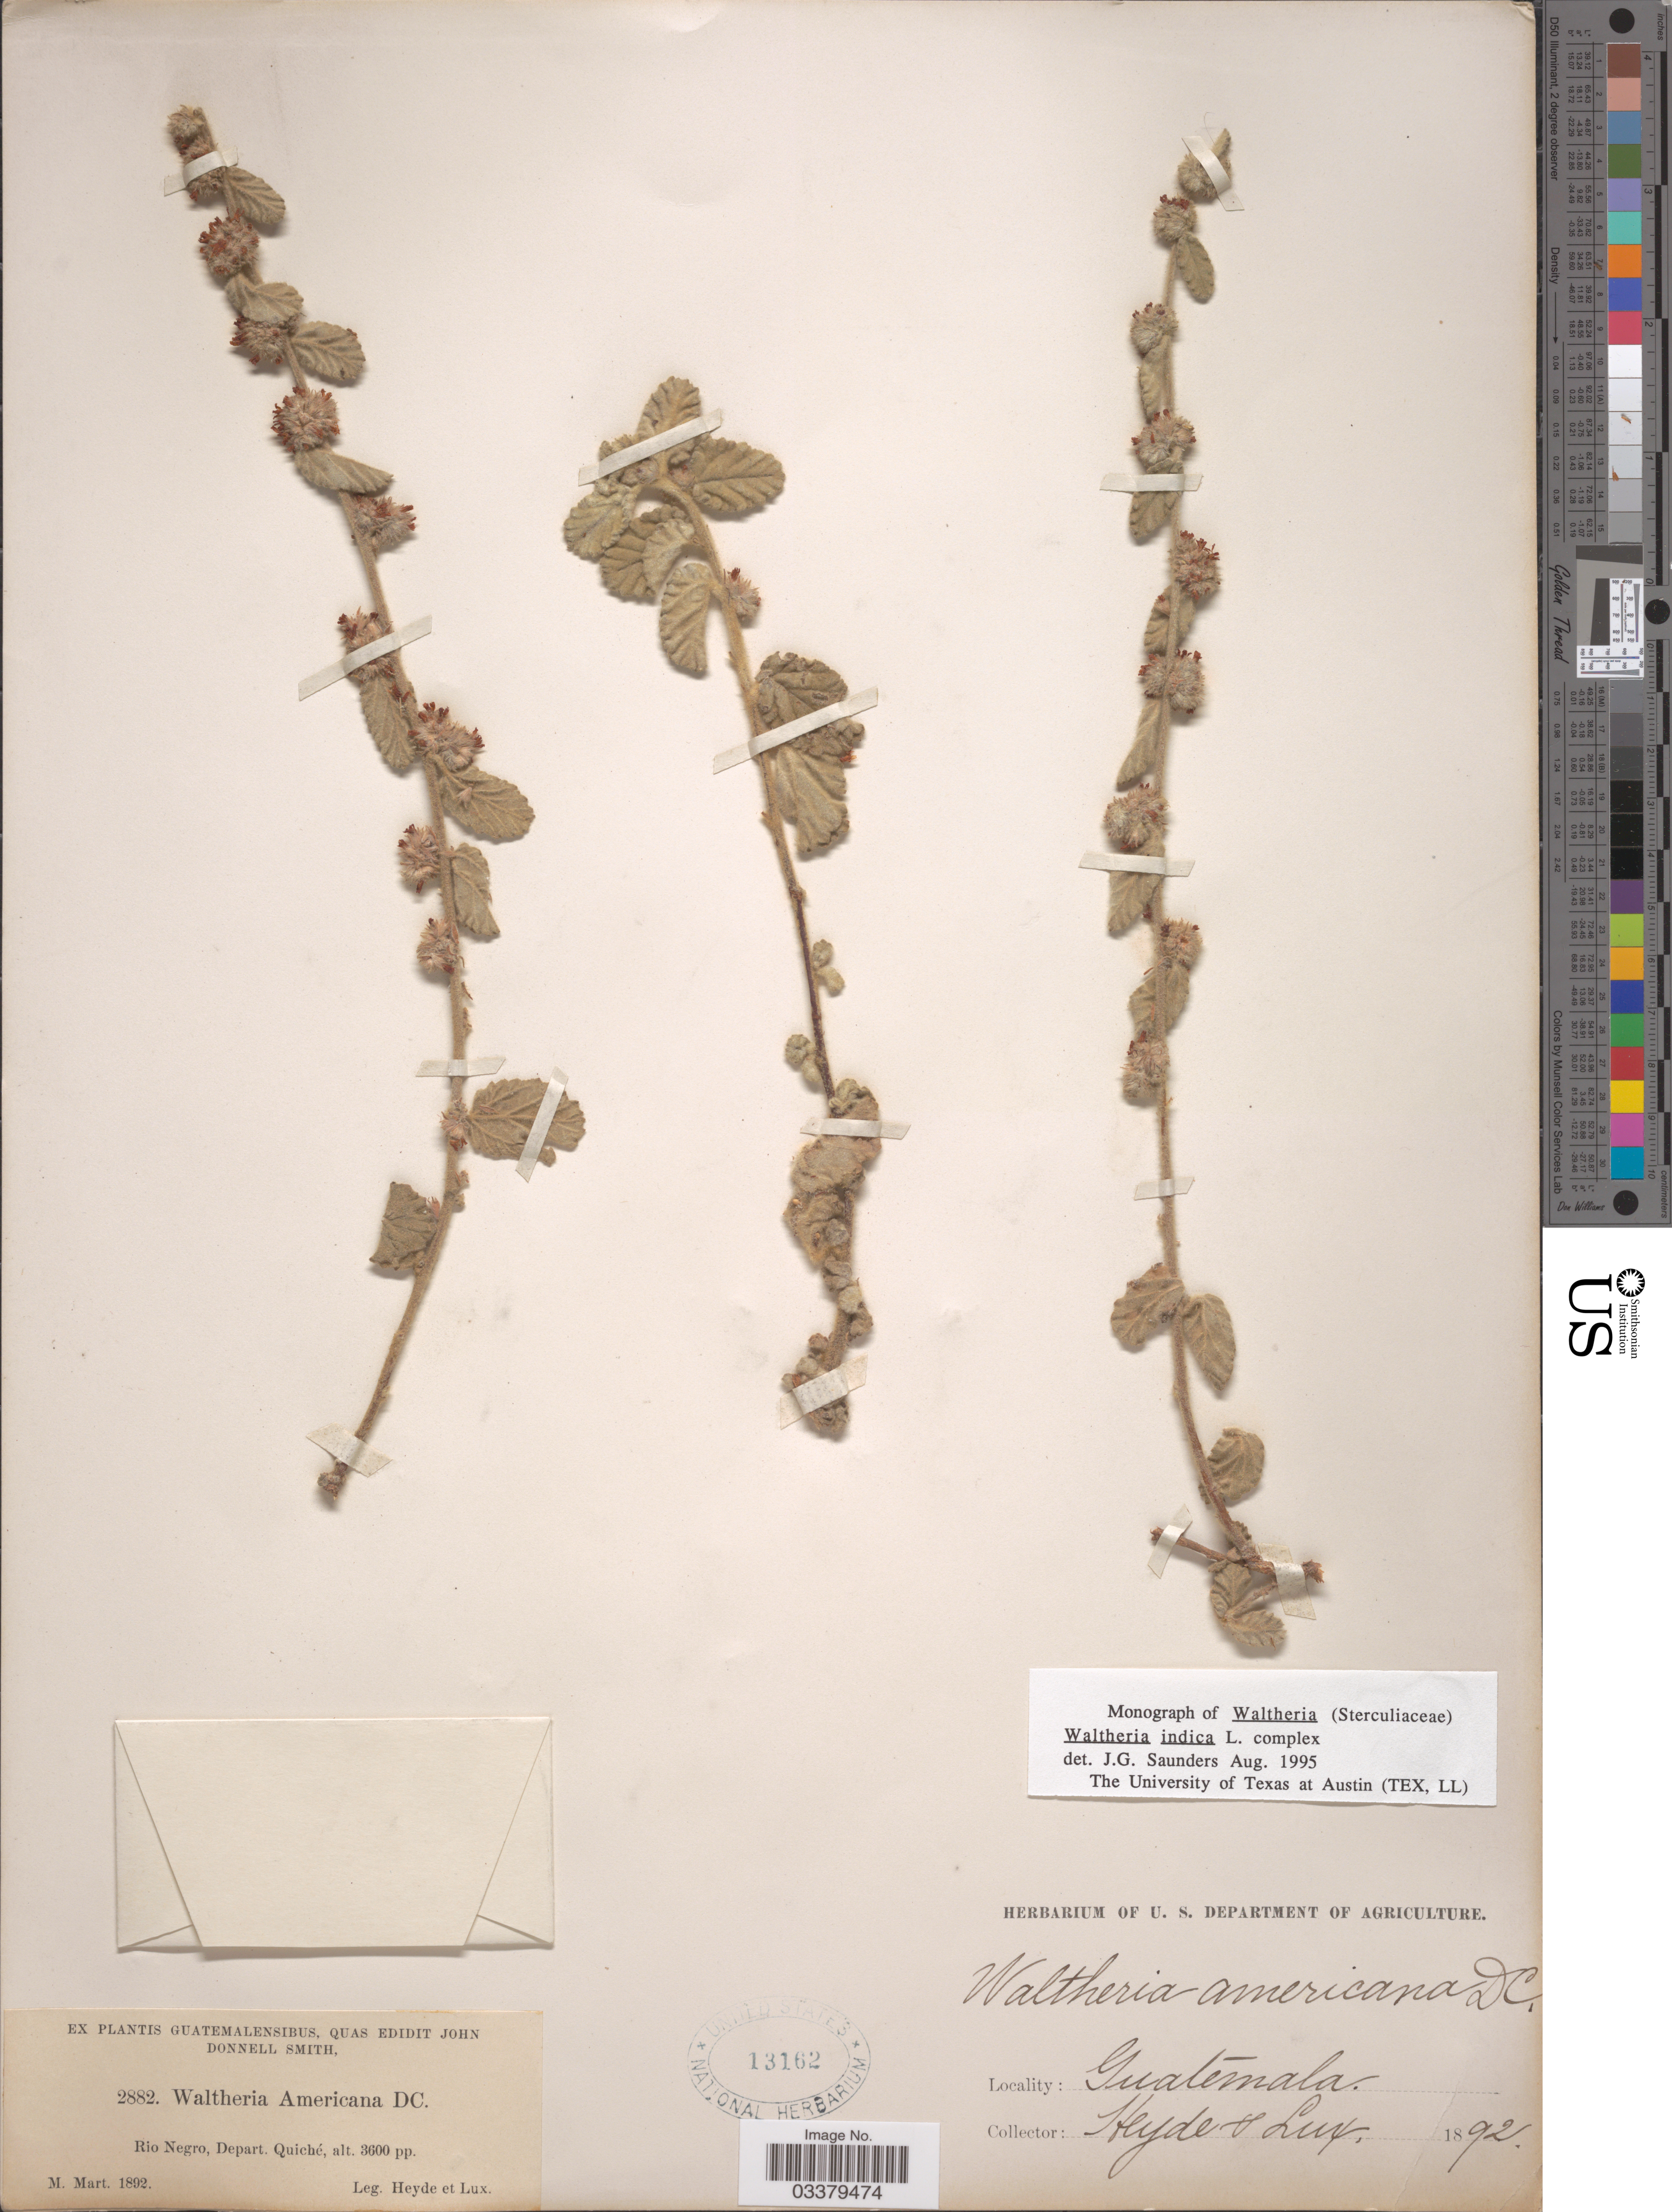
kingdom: Plantae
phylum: Tracheophyta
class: Magnoliopsida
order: Malvales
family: Malvaceae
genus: Waltheria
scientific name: Waltheria indica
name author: L.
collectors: Heyde & Lux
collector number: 2882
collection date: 1892-03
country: Guatemala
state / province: El Quiché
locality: Rio Negro, Depart. Quiché.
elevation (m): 1097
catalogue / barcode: US 13162